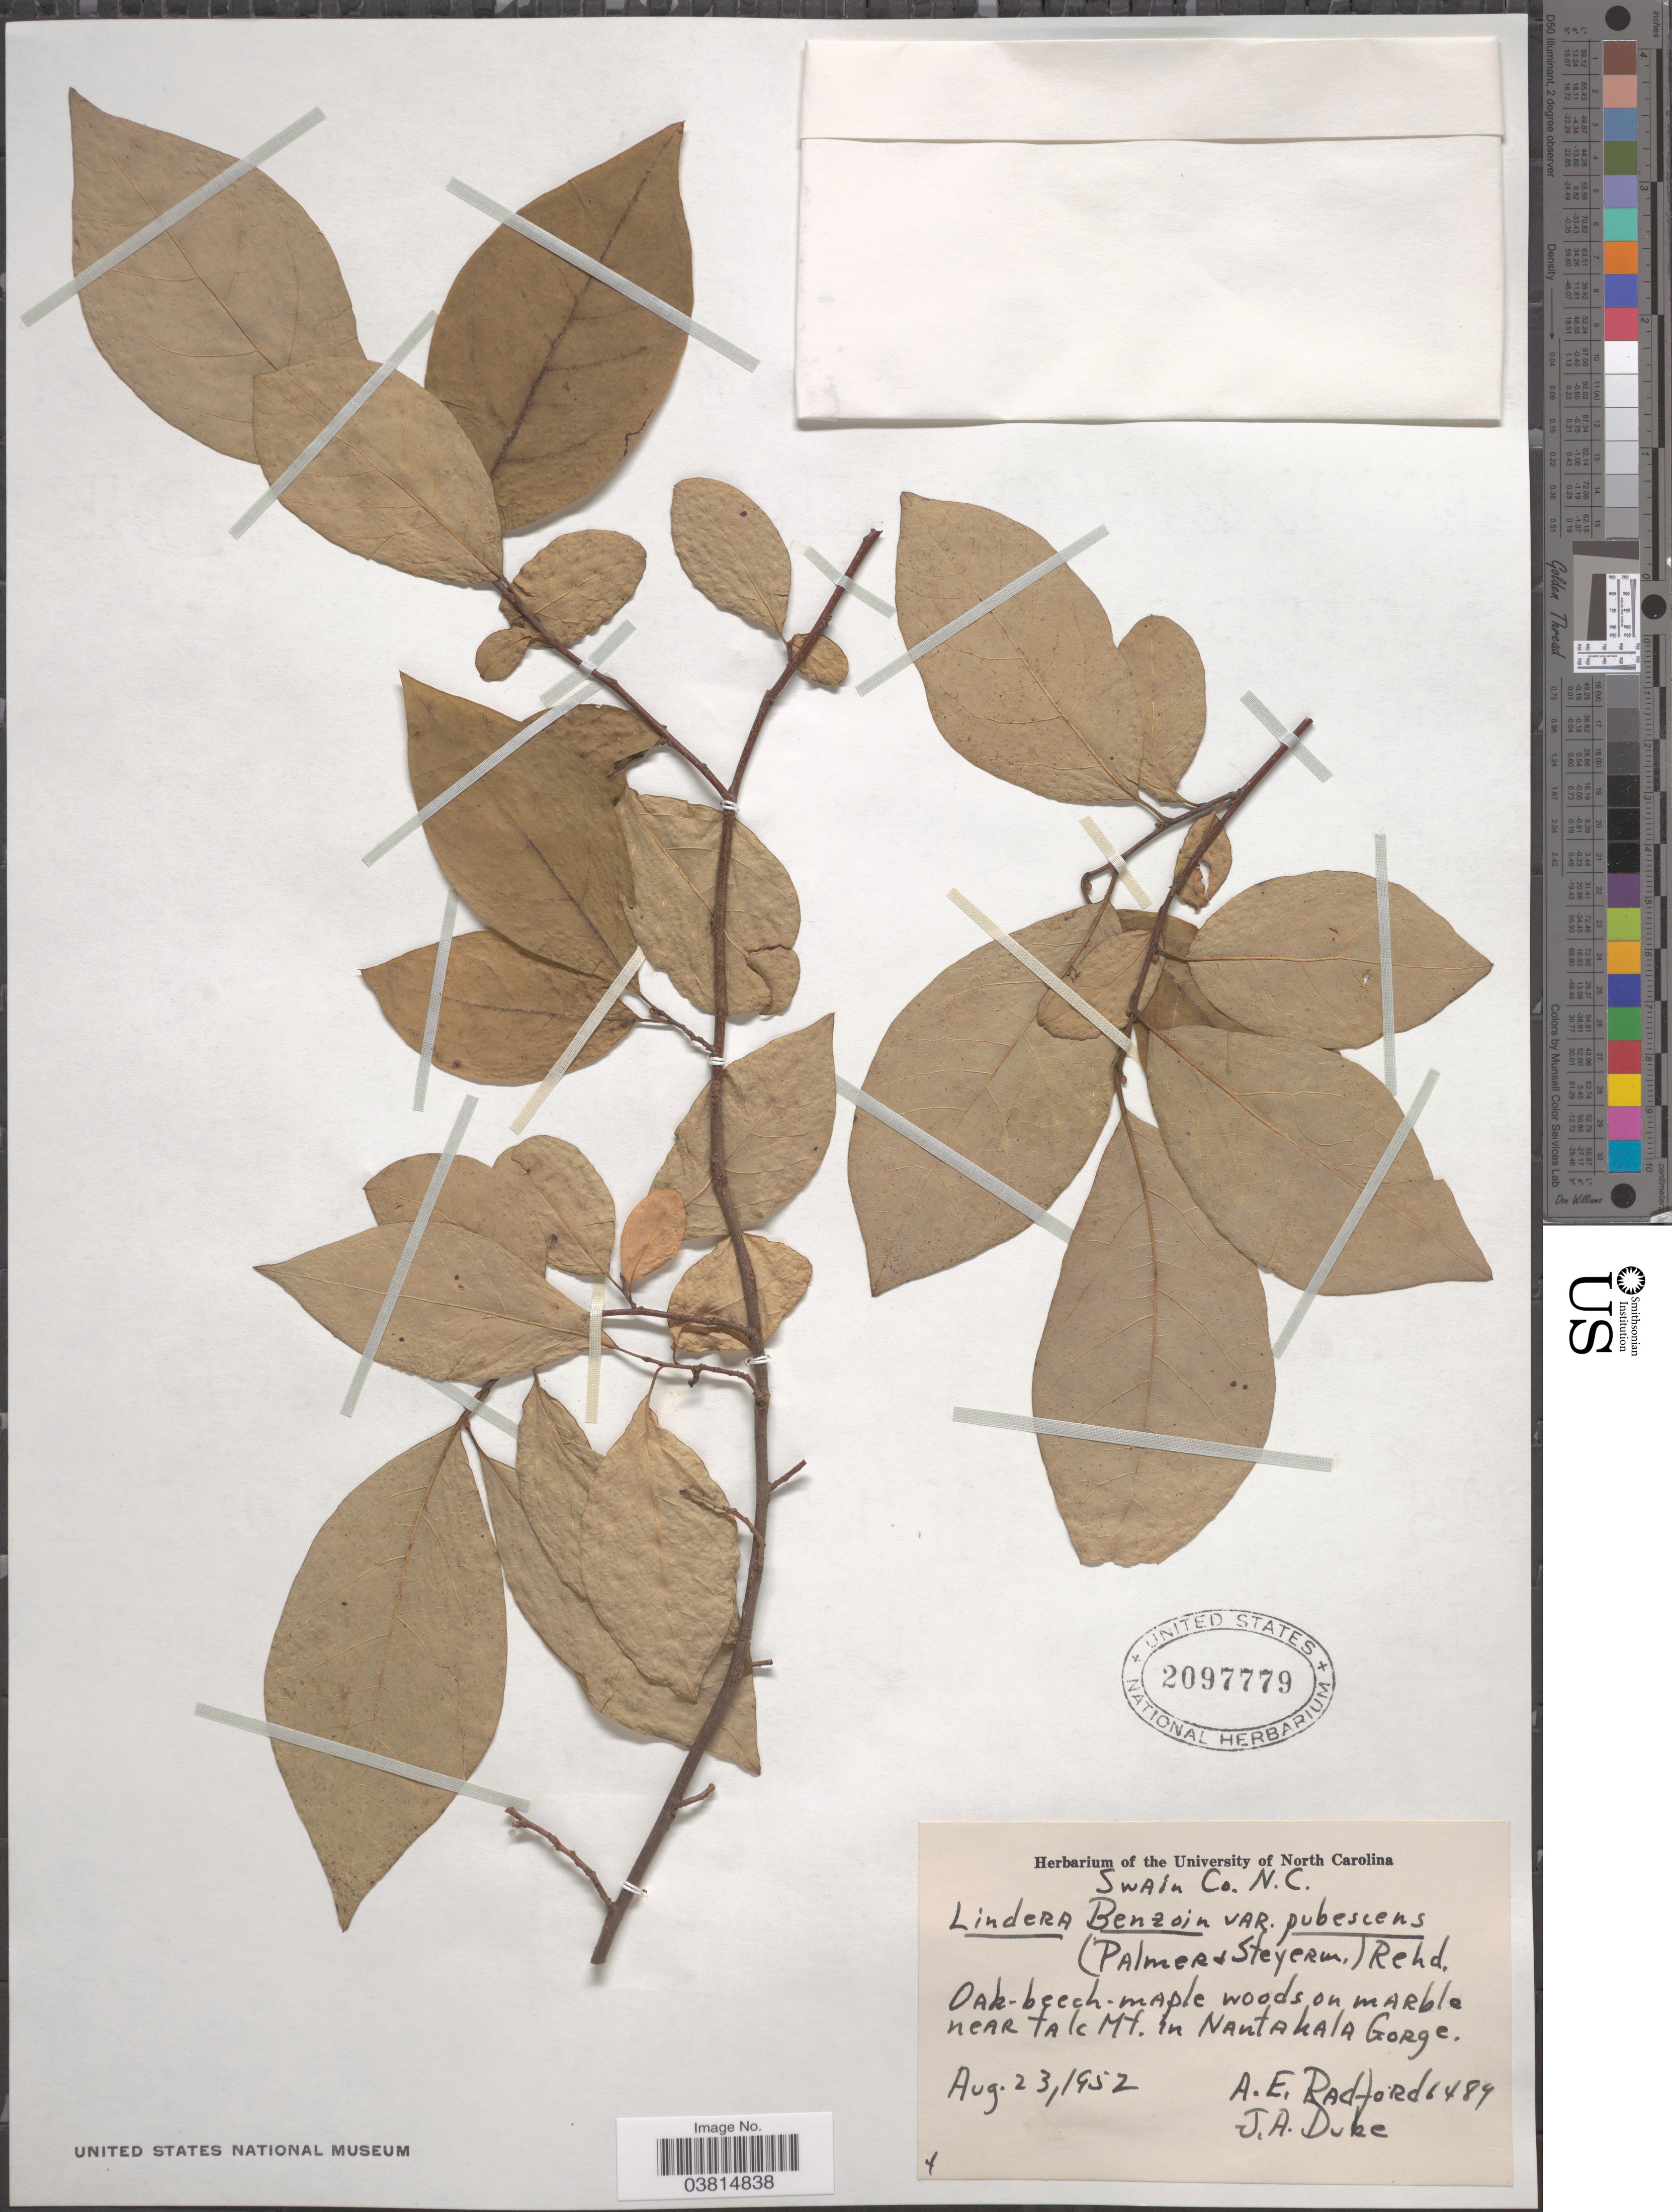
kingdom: Plantae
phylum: Tracheophyta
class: Magnoliopsida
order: Laurales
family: Lauraceae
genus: Lindera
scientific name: Lindera benzoin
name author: (L.) Blume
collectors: A. E. Radford & J. A. Duke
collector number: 6489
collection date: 1952-08-23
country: United States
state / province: North Carolina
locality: Swain Co. Near Talc Mt. in Nantakala Gorge.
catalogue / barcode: US 2097779